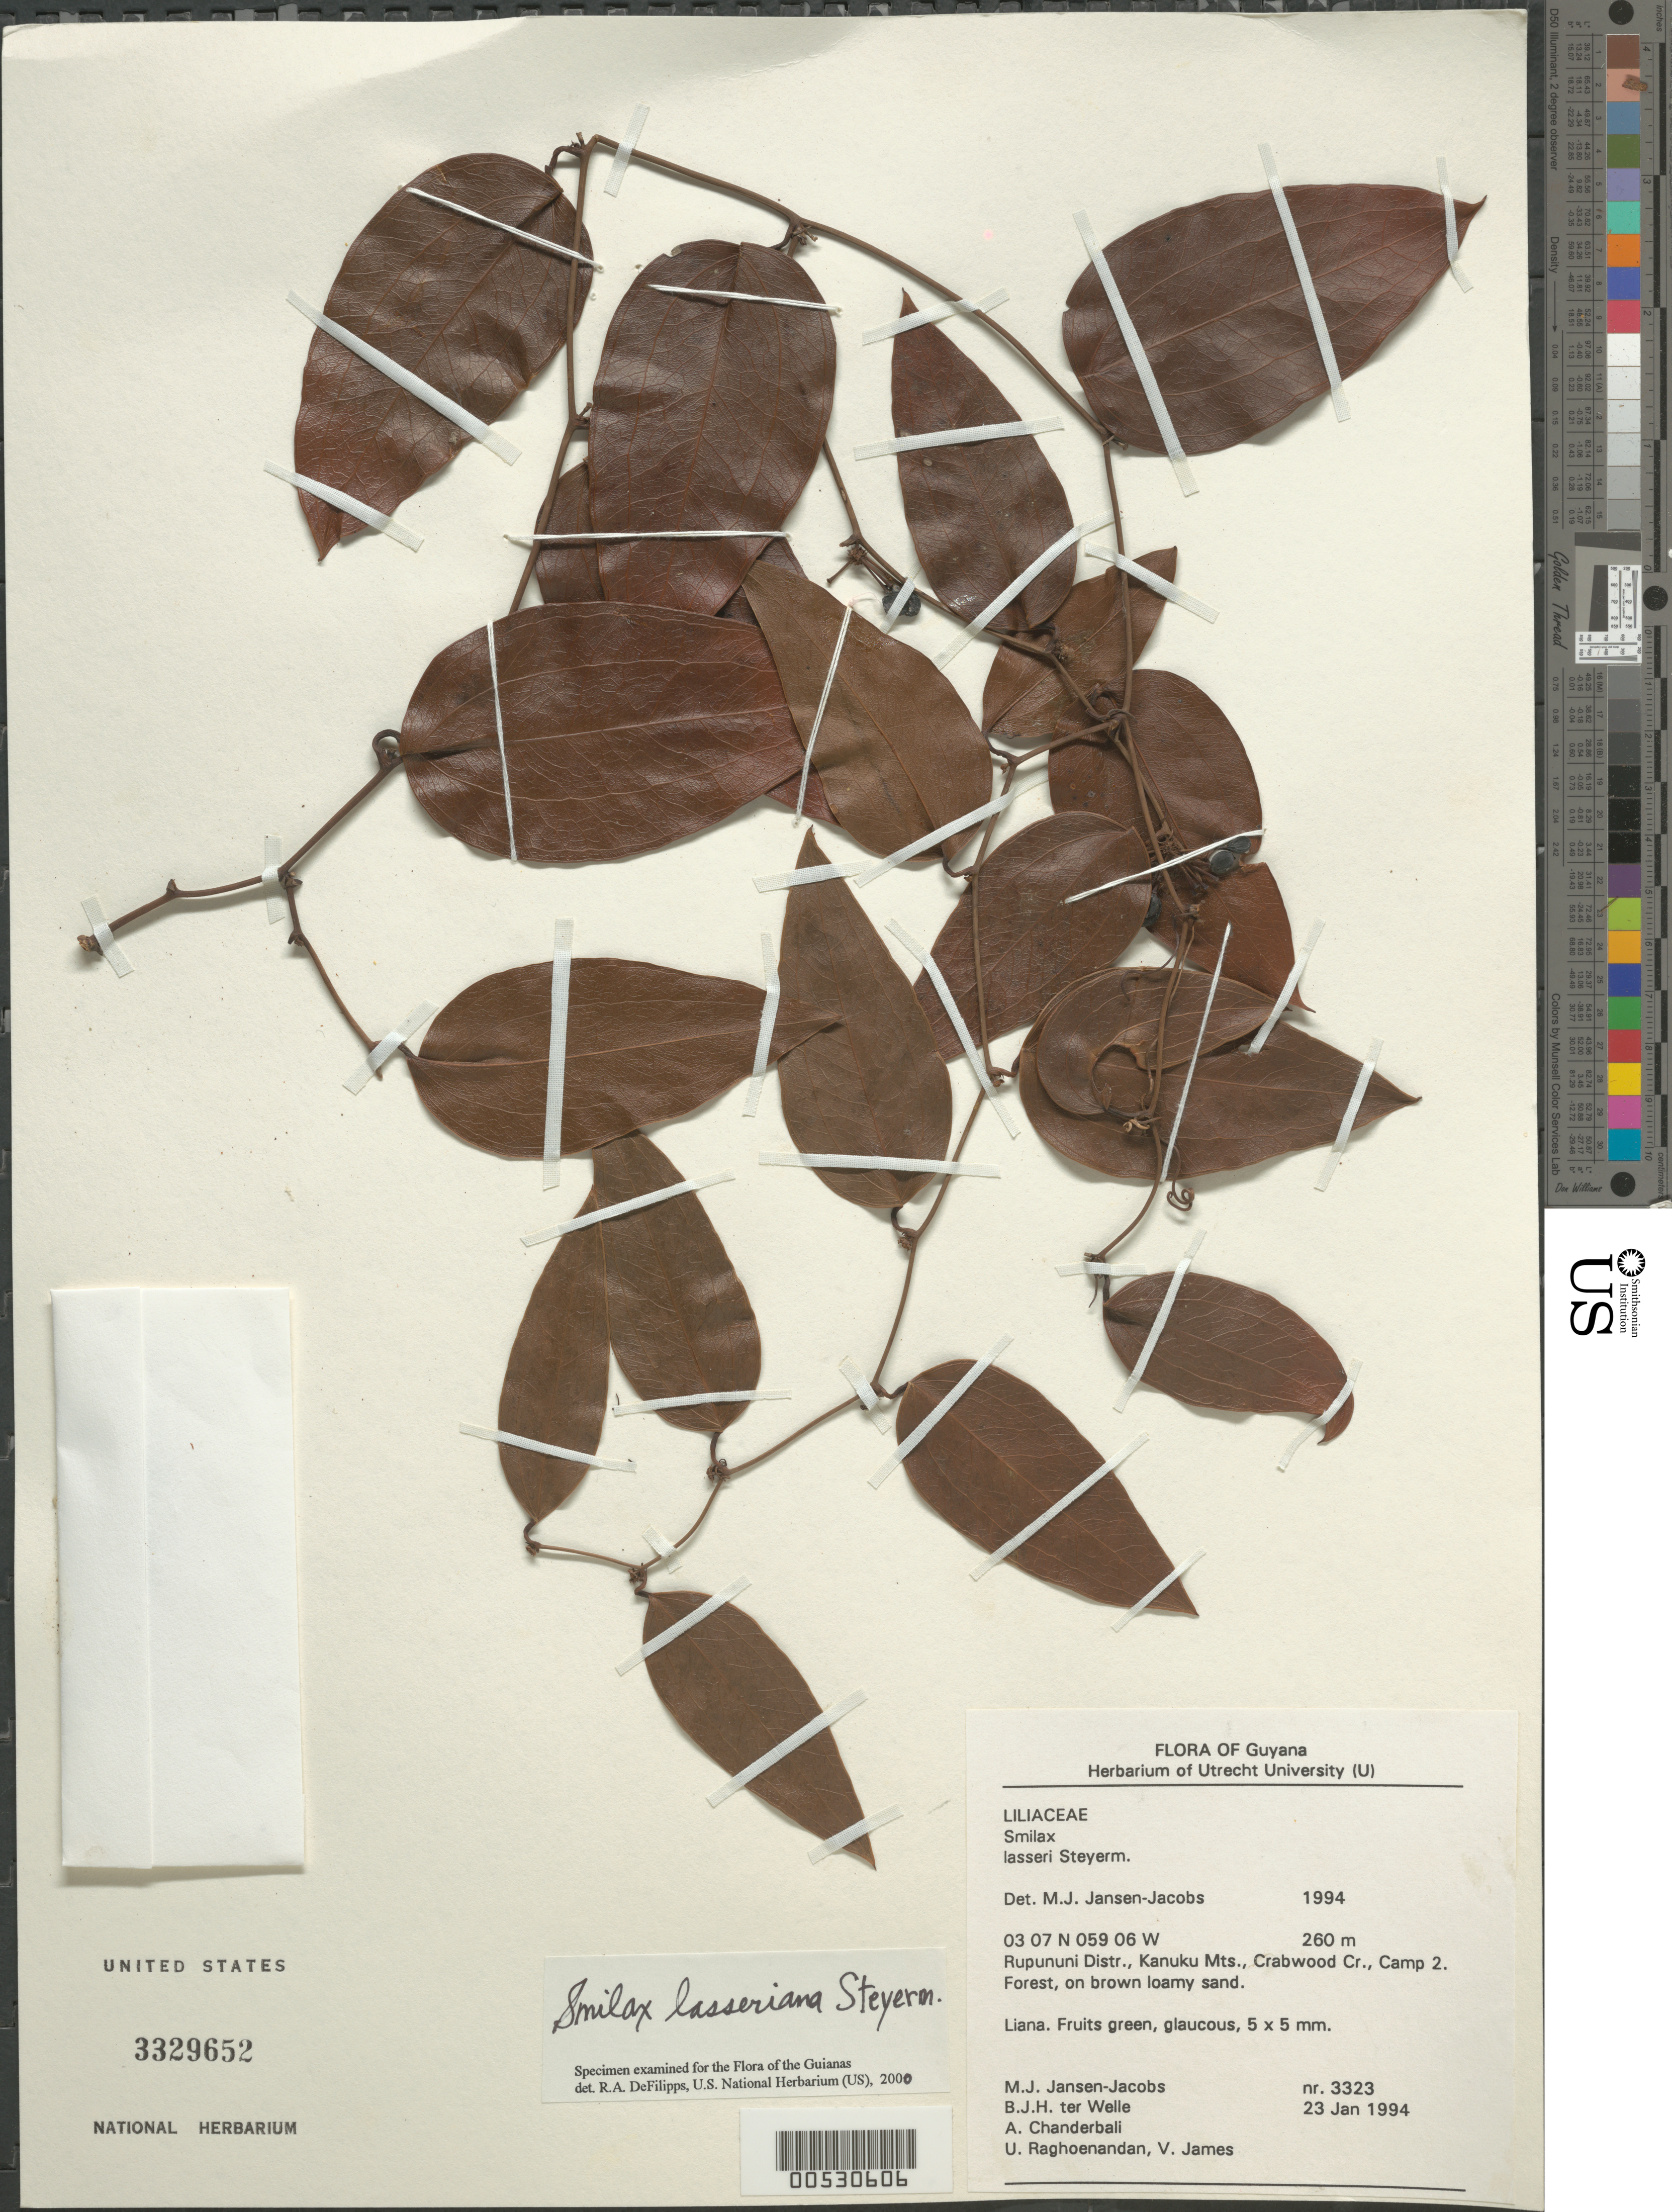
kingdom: Plantae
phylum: Tracheophyta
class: Liliopsida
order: Liliales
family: Smilacaceae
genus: Smilax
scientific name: Smilax lasseriana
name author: Steyerm.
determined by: DeFilipps, R. A.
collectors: M. J. Jansen-Jacobs, B. Welle, A. S. Chanderbali, U. Raghoenandan & V. James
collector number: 3323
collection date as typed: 23-Jan-94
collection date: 1994-01-23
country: Guyana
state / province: U. Takutu-U. Essequibo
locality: Crabwood Cr., Camp 2, Kanuku Mts., Rupununi District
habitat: Forest, on brown loamy sand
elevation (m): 260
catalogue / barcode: US 3329652